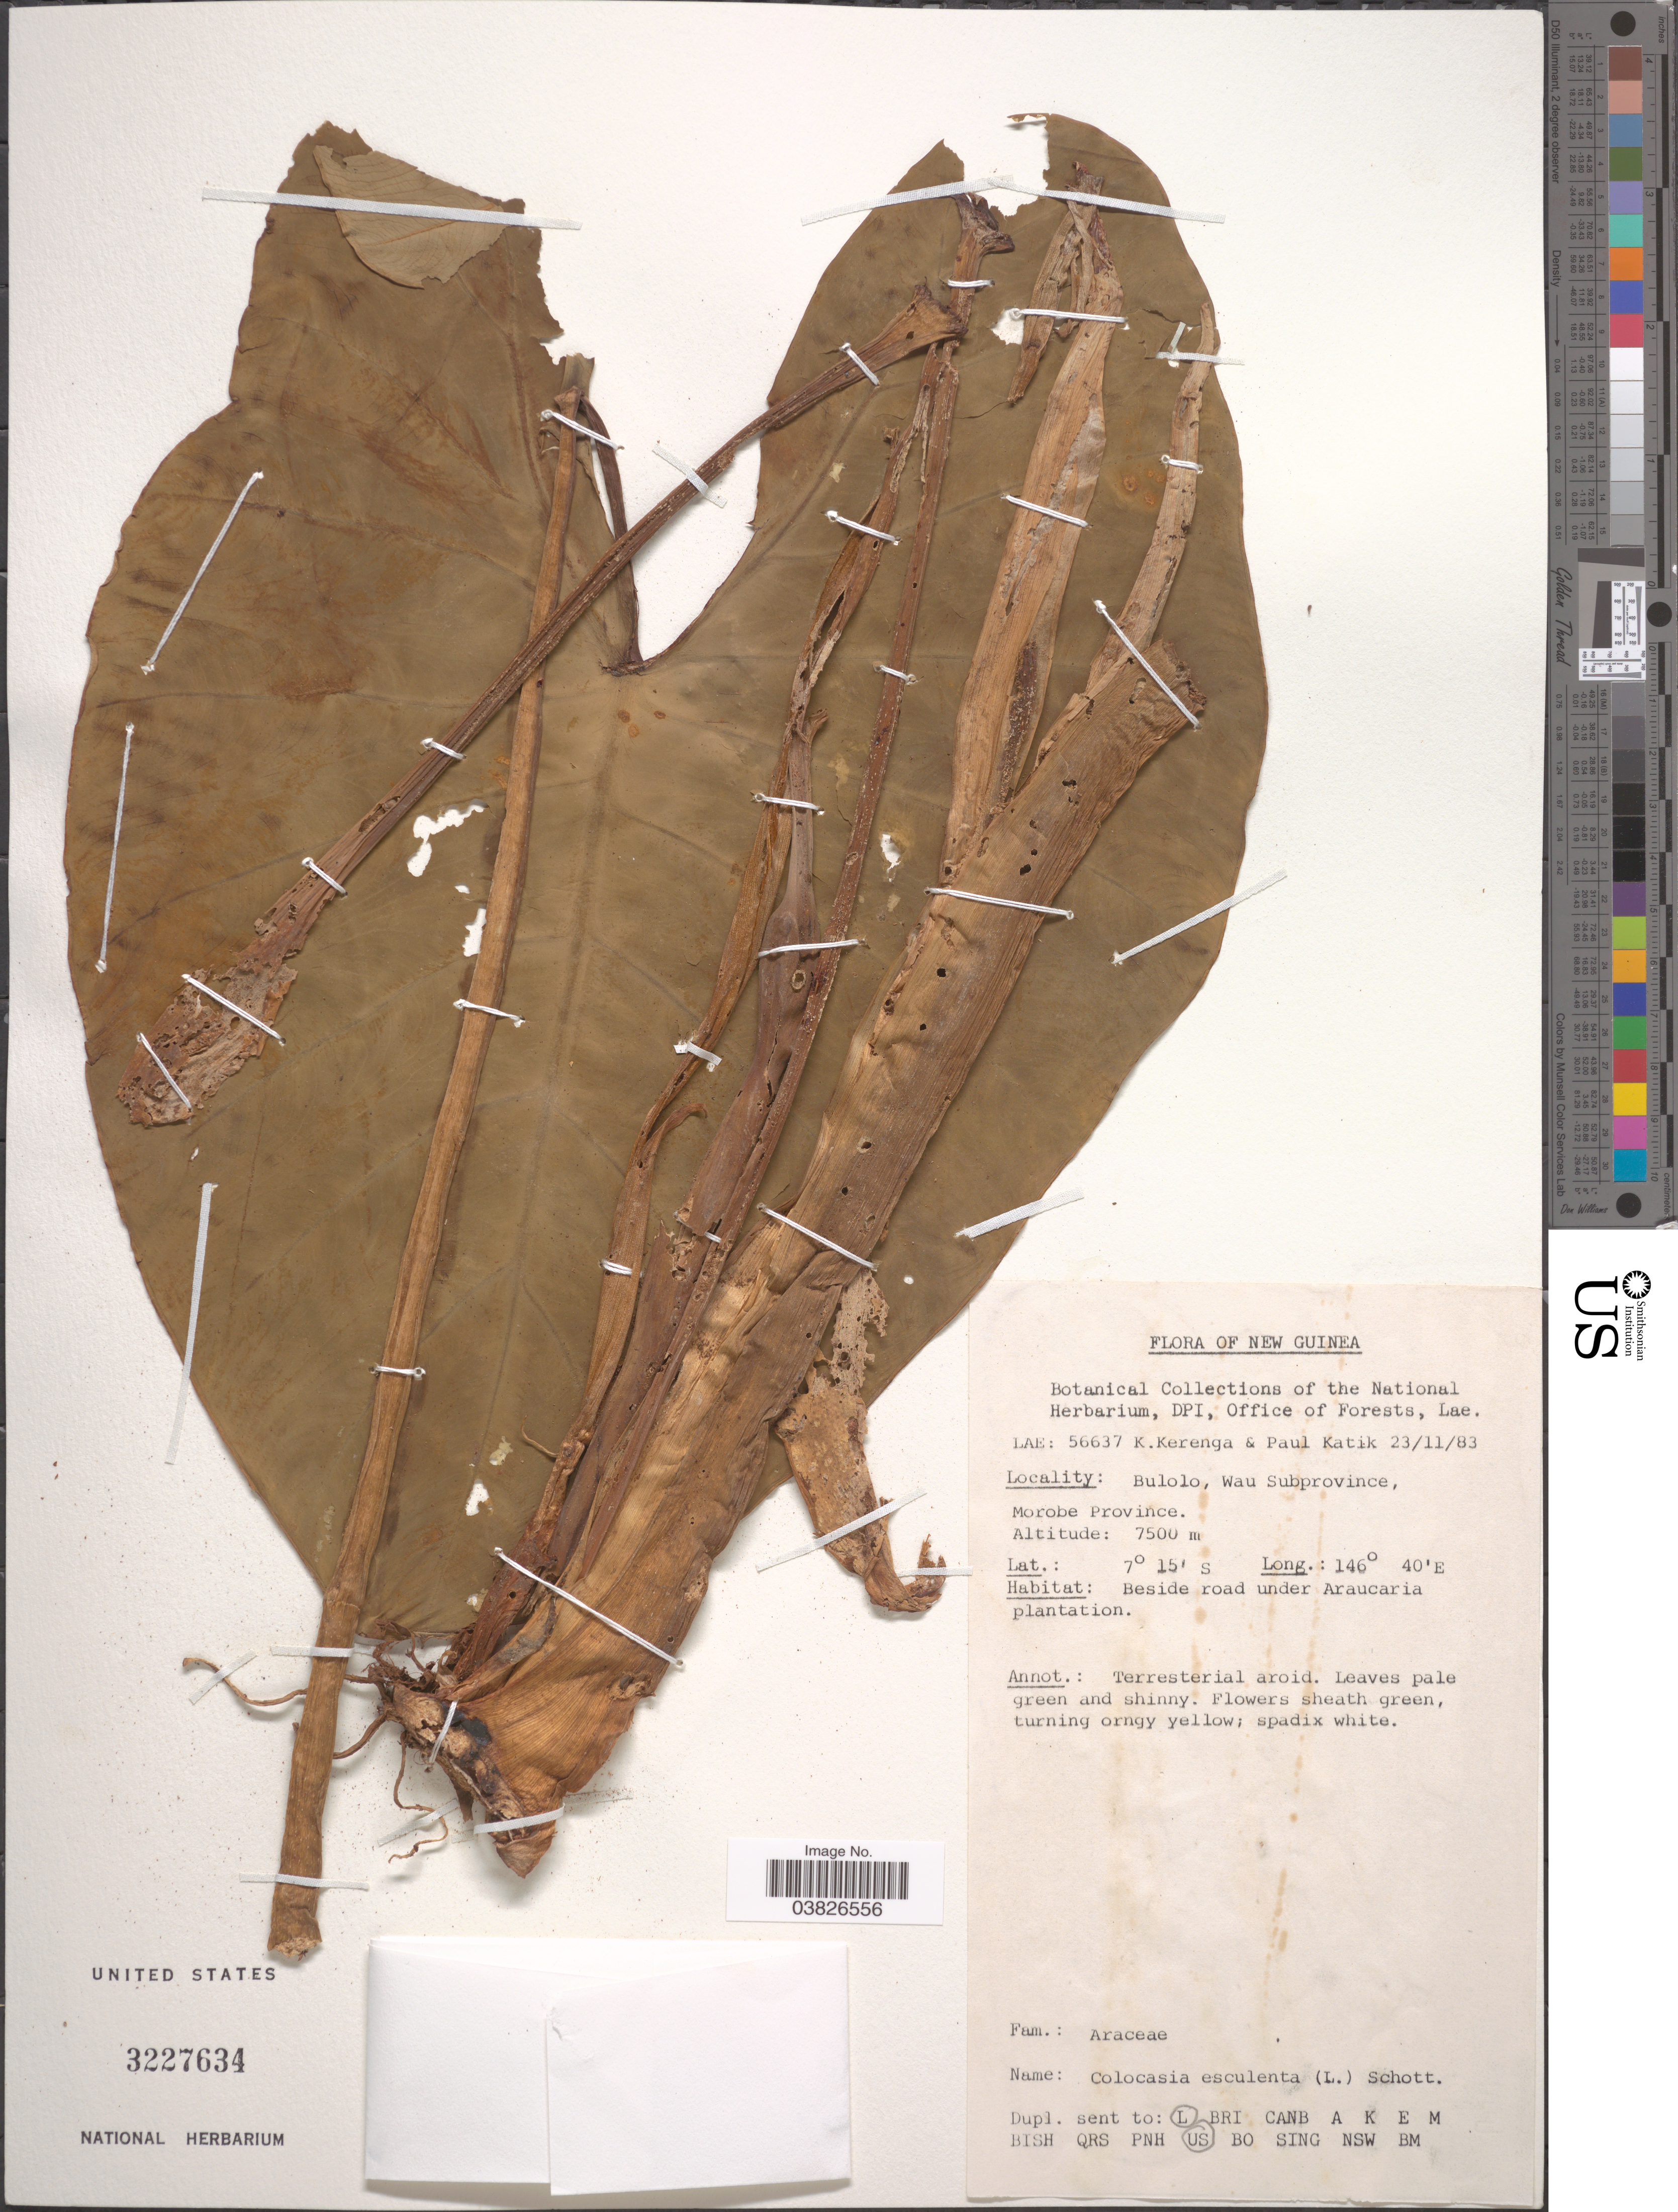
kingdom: Plantae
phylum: Tracheophyta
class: Liliopsida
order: Alismatales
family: Araceae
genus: Colocasia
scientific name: Colocasia esculenta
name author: (L.) Schott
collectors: K. Kerenga & P. Katik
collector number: LAE 56637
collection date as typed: Transcribed d/m/y: 23/11/83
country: Papua New Guinea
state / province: Morobe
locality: New Guinea. Bulolo, Wau Subprovince.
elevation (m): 7500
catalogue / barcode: US 3227634